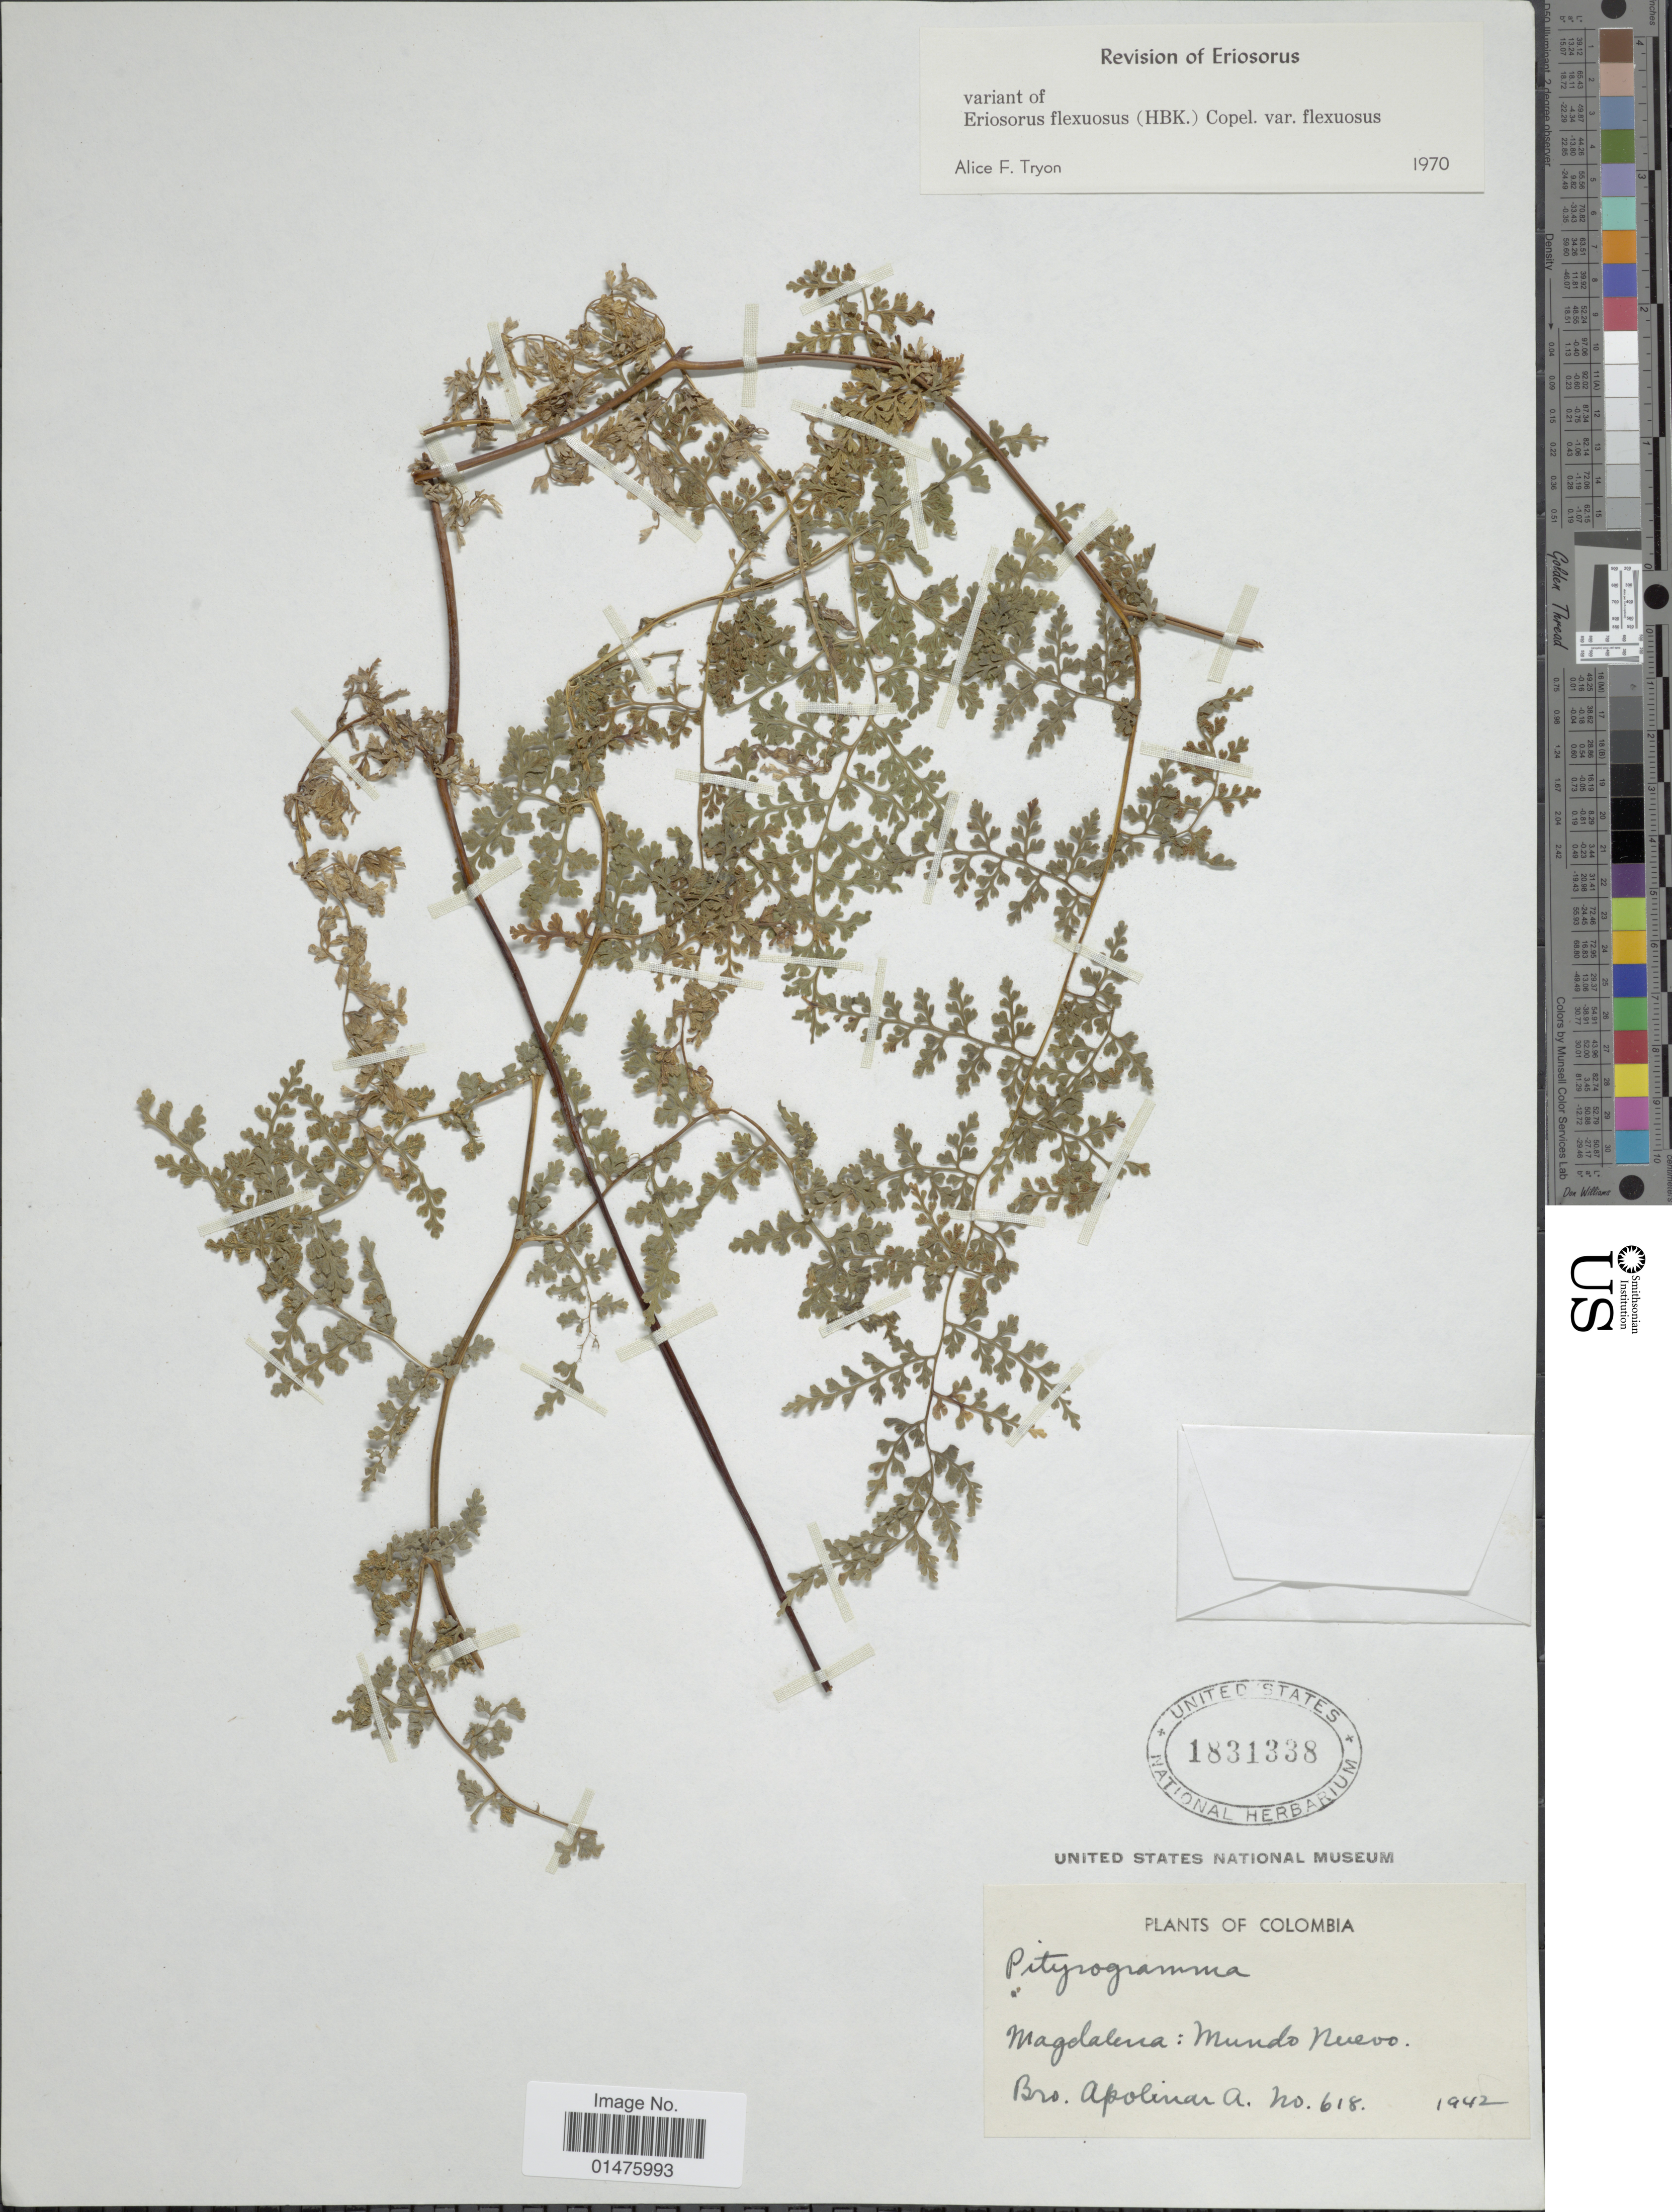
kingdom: Plantae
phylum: Tracheophyta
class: Polypodiopsida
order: Polypodiales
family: Pteridaceae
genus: Jamesonia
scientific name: Jamesonia flexuosa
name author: (Humb. & Bonpl.) Christenh.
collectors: Bro. Apolinar A.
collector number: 618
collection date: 1942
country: Colombia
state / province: Magdalena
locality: Mundo Nuevo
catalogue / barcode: US 1831338